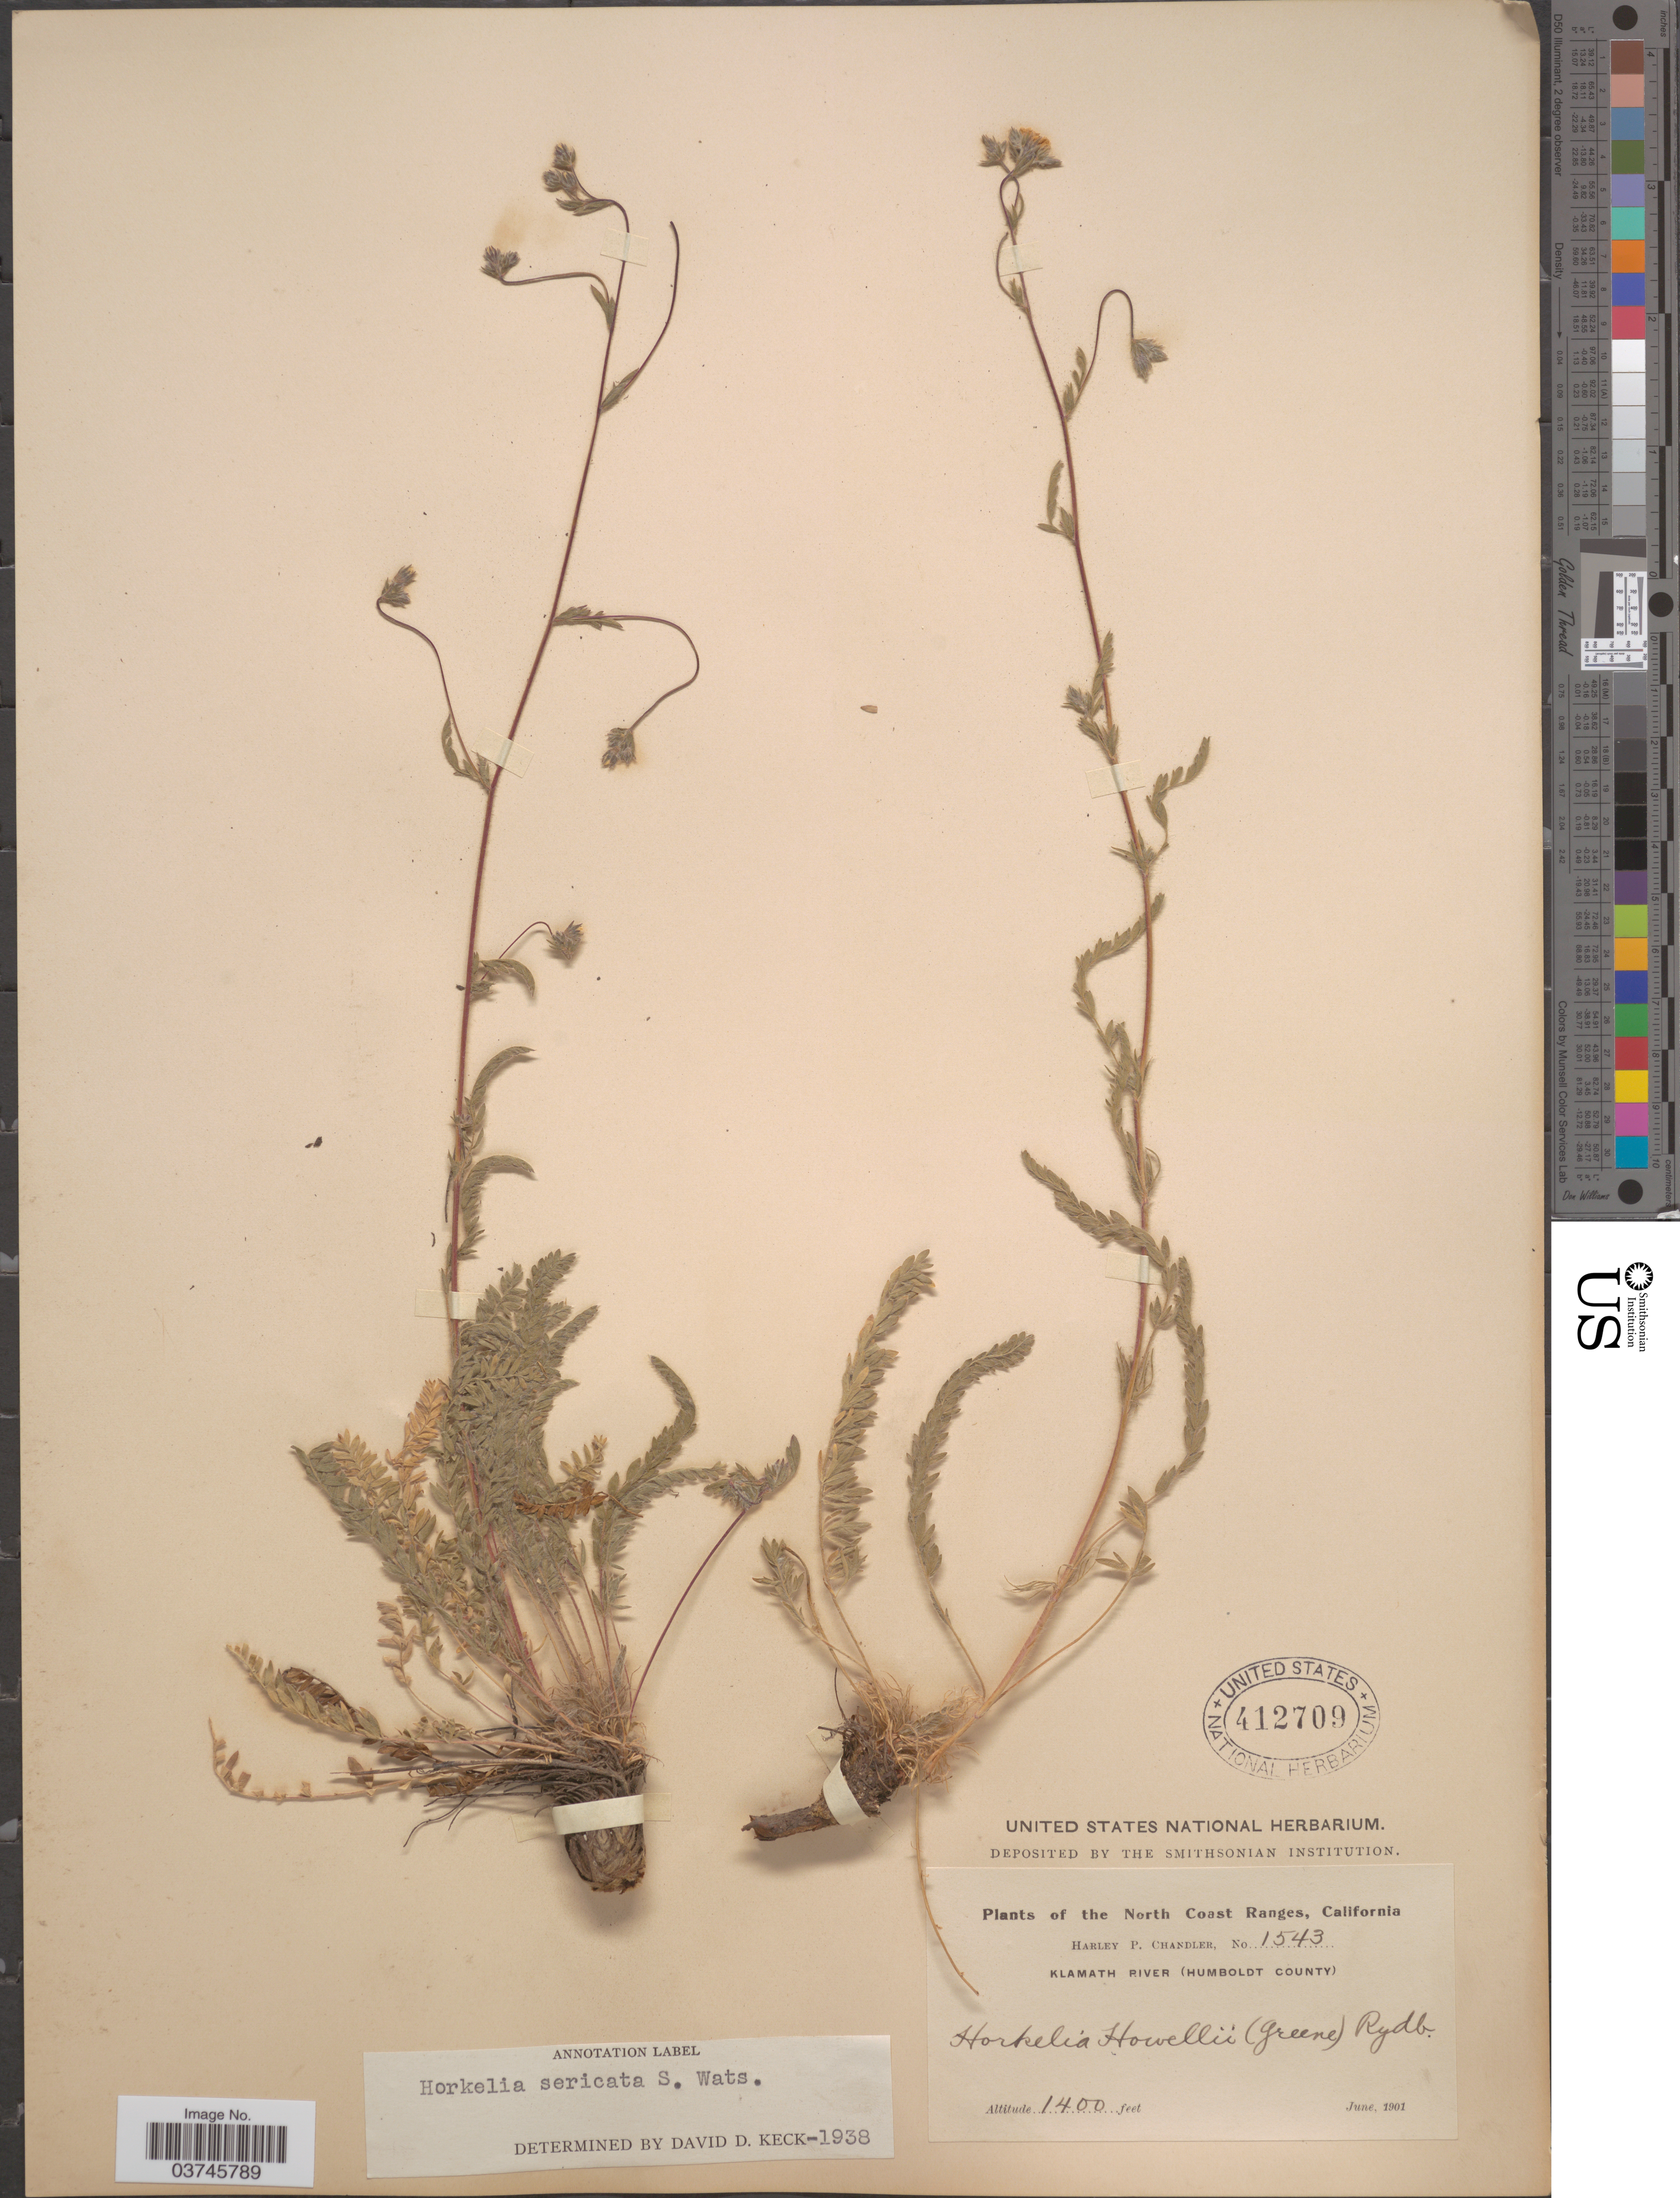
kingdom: Plantae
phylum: Tracheophyta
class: Magnoliopsida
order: Rosales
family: Rosaceae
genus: Potentilla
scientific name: Potentilla sericata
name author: (S. Watson) Greene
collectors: H. Chandler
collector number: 1543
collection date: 1901-06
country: United States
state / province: California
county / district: Humboldt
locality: North Coast Ranges. Klamath River (Humboldt County).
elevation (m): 427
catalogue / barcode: US 412709